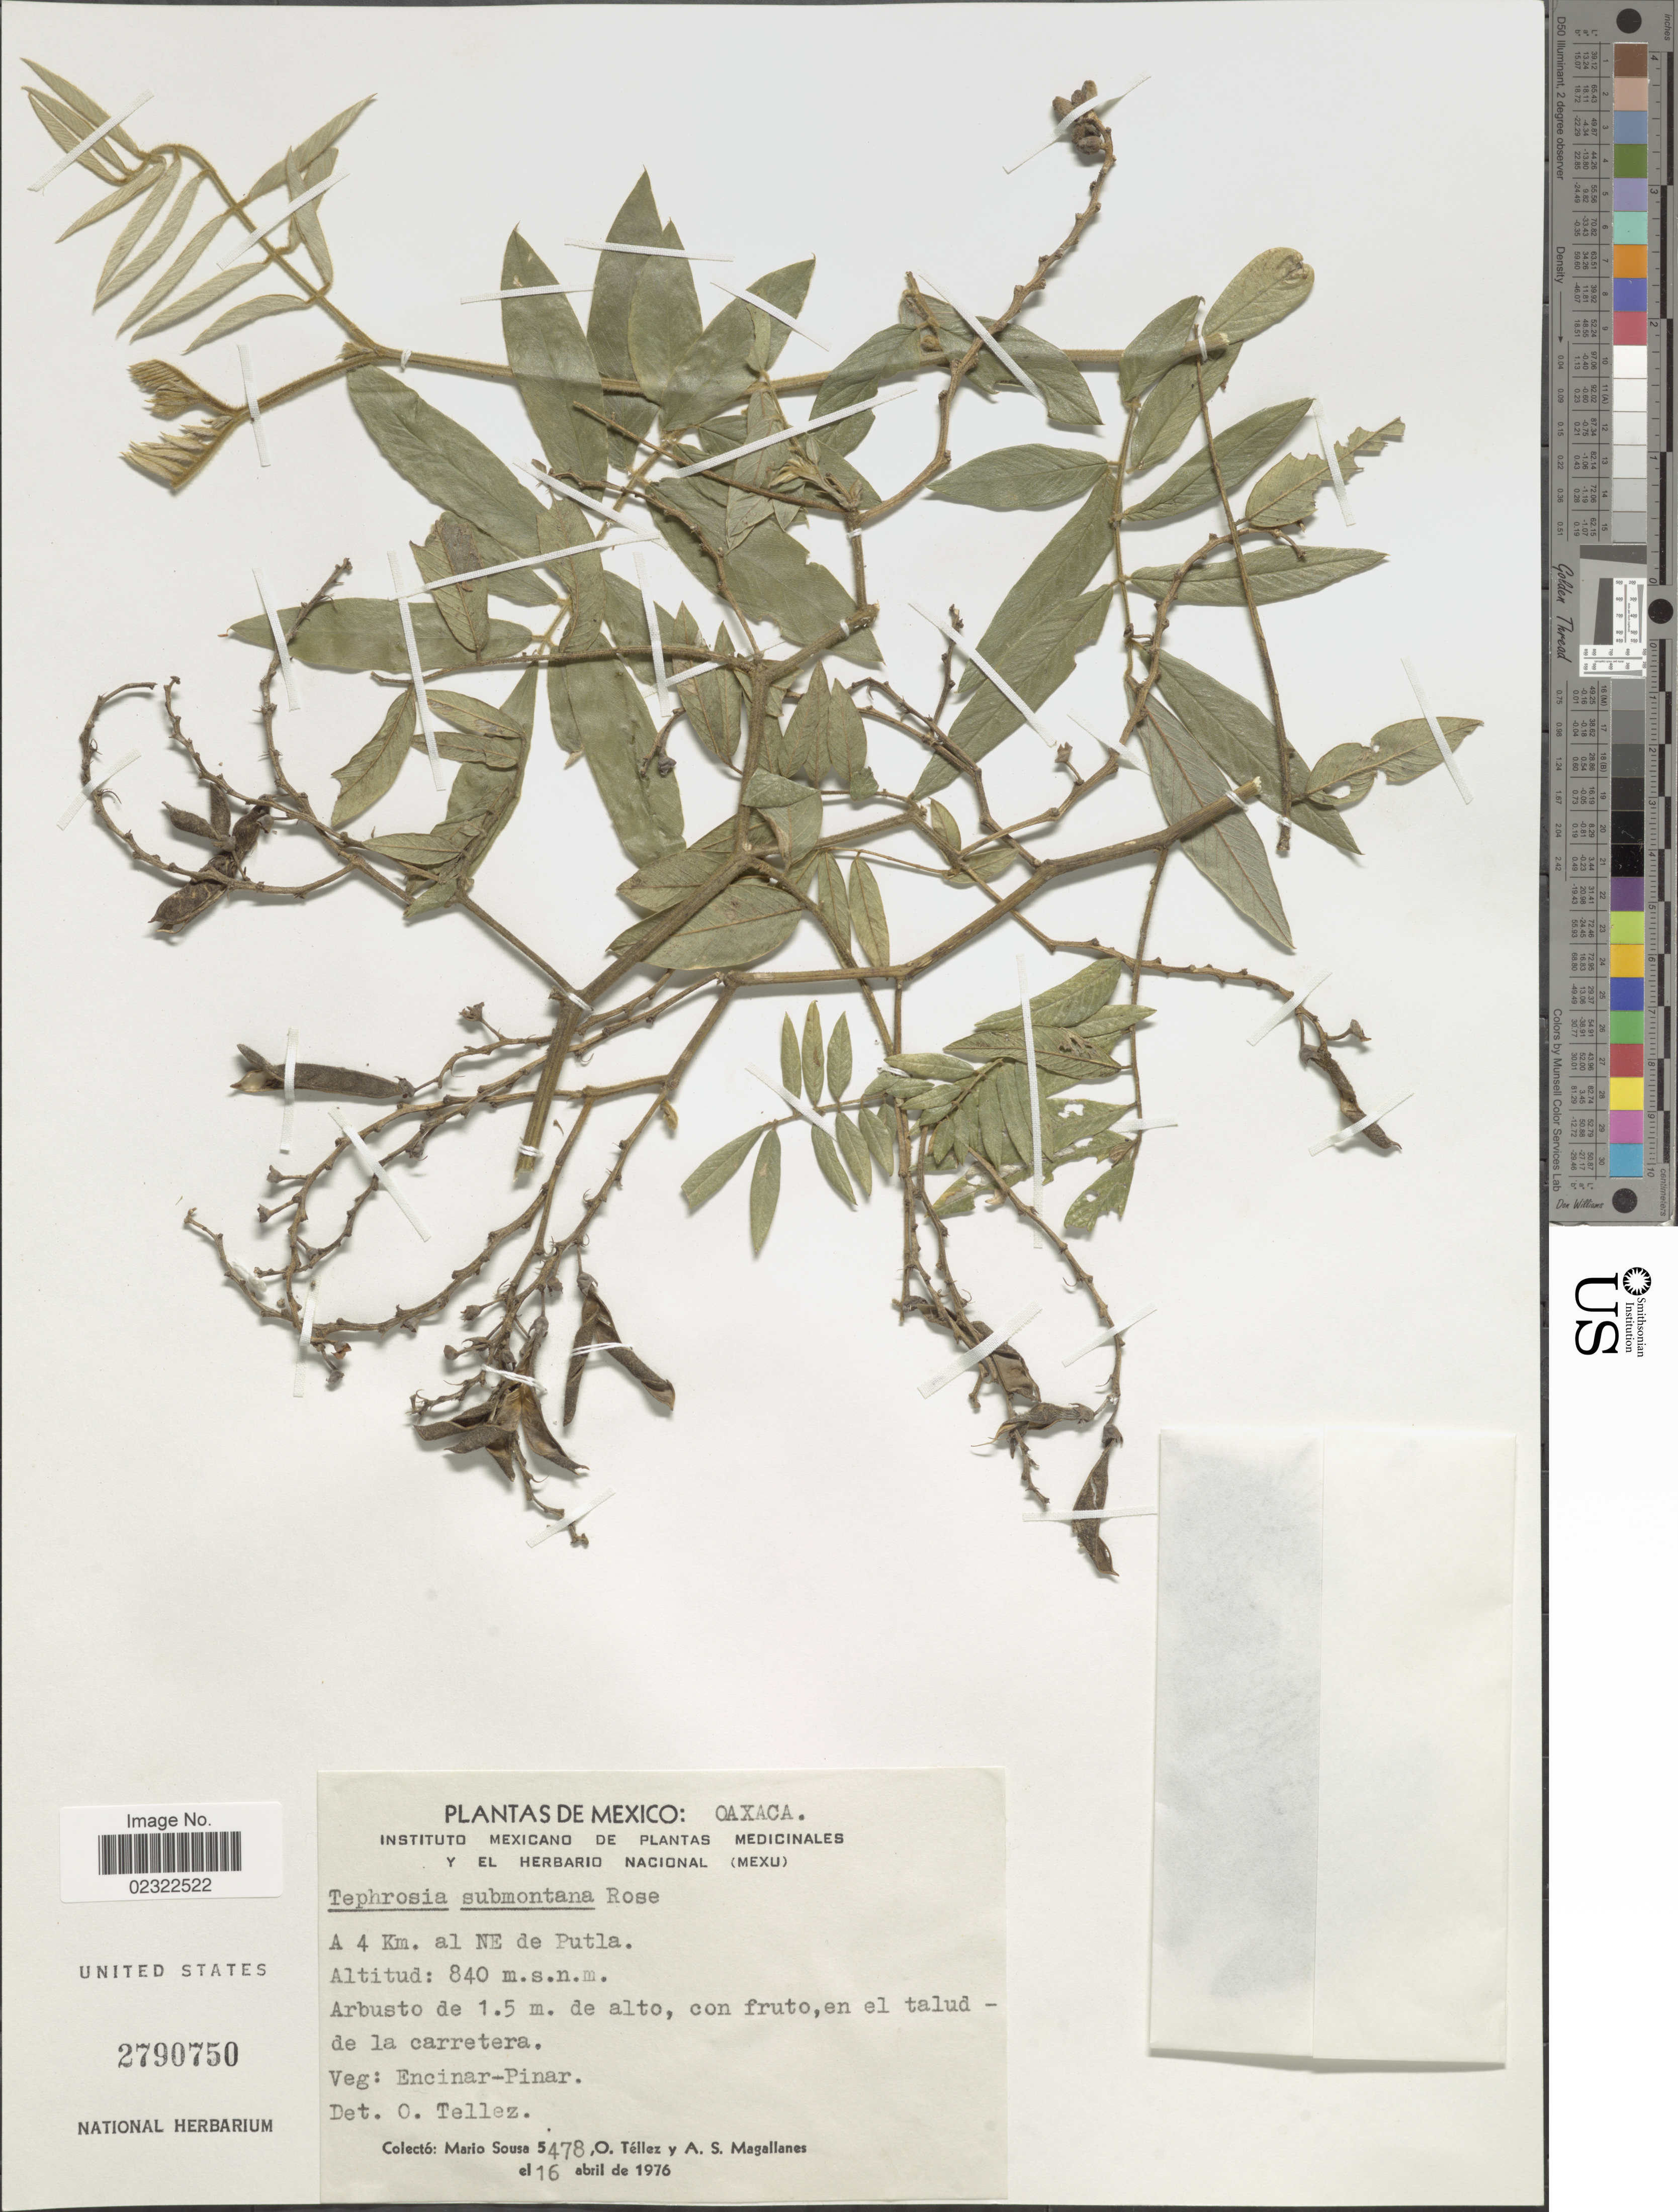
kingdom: Plantae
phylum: Tracheophyta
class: Magnoliopsida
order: Fabales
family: Fabaceae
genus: Tephrosia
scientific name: Tephrosia submontana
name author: (Rose) L. Riley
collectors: M. Sousa S., O. Tellez & A. Magallanes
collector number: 5478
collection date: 1976-04-16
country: Mexico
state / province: Oaxaca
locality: Mexico: Oaxaca, A 4 Km. al NE de Putla.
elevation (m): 840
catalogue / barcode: US 2790750